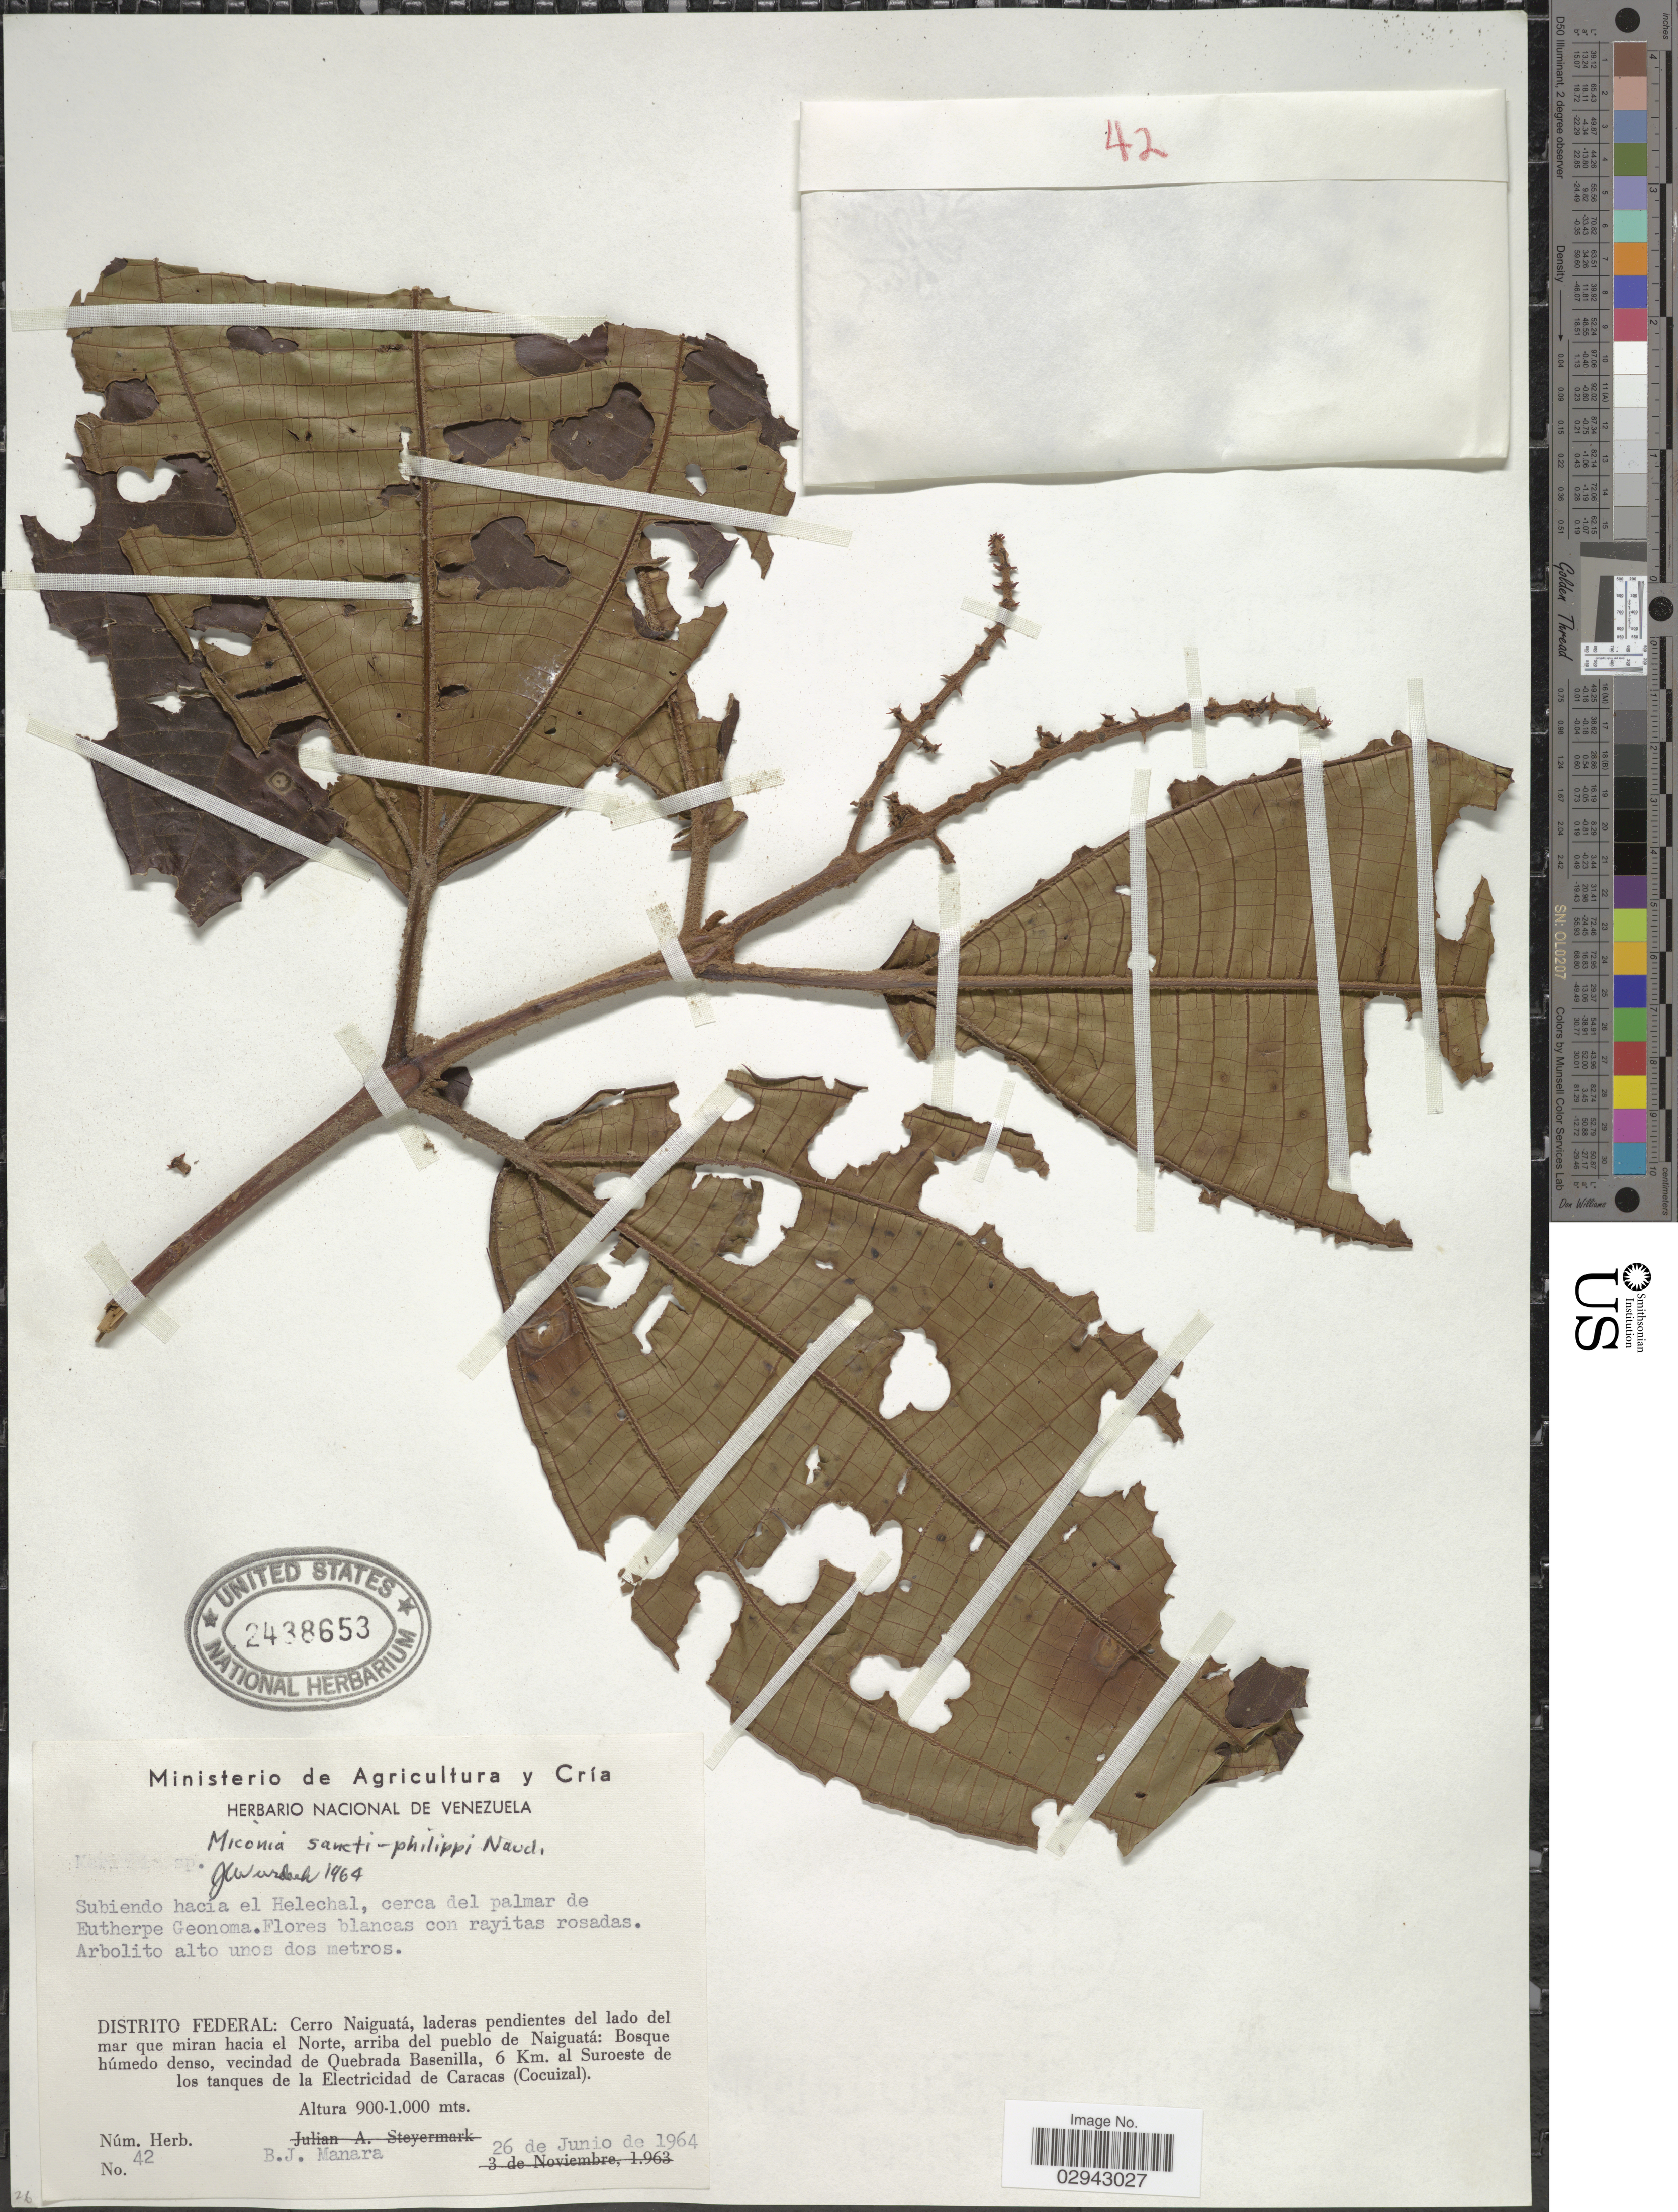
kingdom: Plantae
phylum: Tracheophyta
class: Magnoliopsida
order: Myrtales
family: Melastomataceae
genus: Miconia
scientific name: Miconia sancti-philippi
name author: Naudin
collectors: B. Manara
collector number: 42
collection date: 1964-06-26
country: Venezuela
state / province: Distrito Federal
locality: Subiendo hacia el Helechal, cerca del palmar de Eutherpe Geonoma. Distrito Federal: Cerro Naiguatá, laderas pendientes del lado del mar que miran hacia el Norte, arriba del pueblo de Naiguatá. Vecindad de Quebrada Basenilla, 6 Km. al Suroeste de los tanques de la Electricidad de Caracas (Cocuizal).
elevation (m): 900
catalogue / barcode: US 2438653